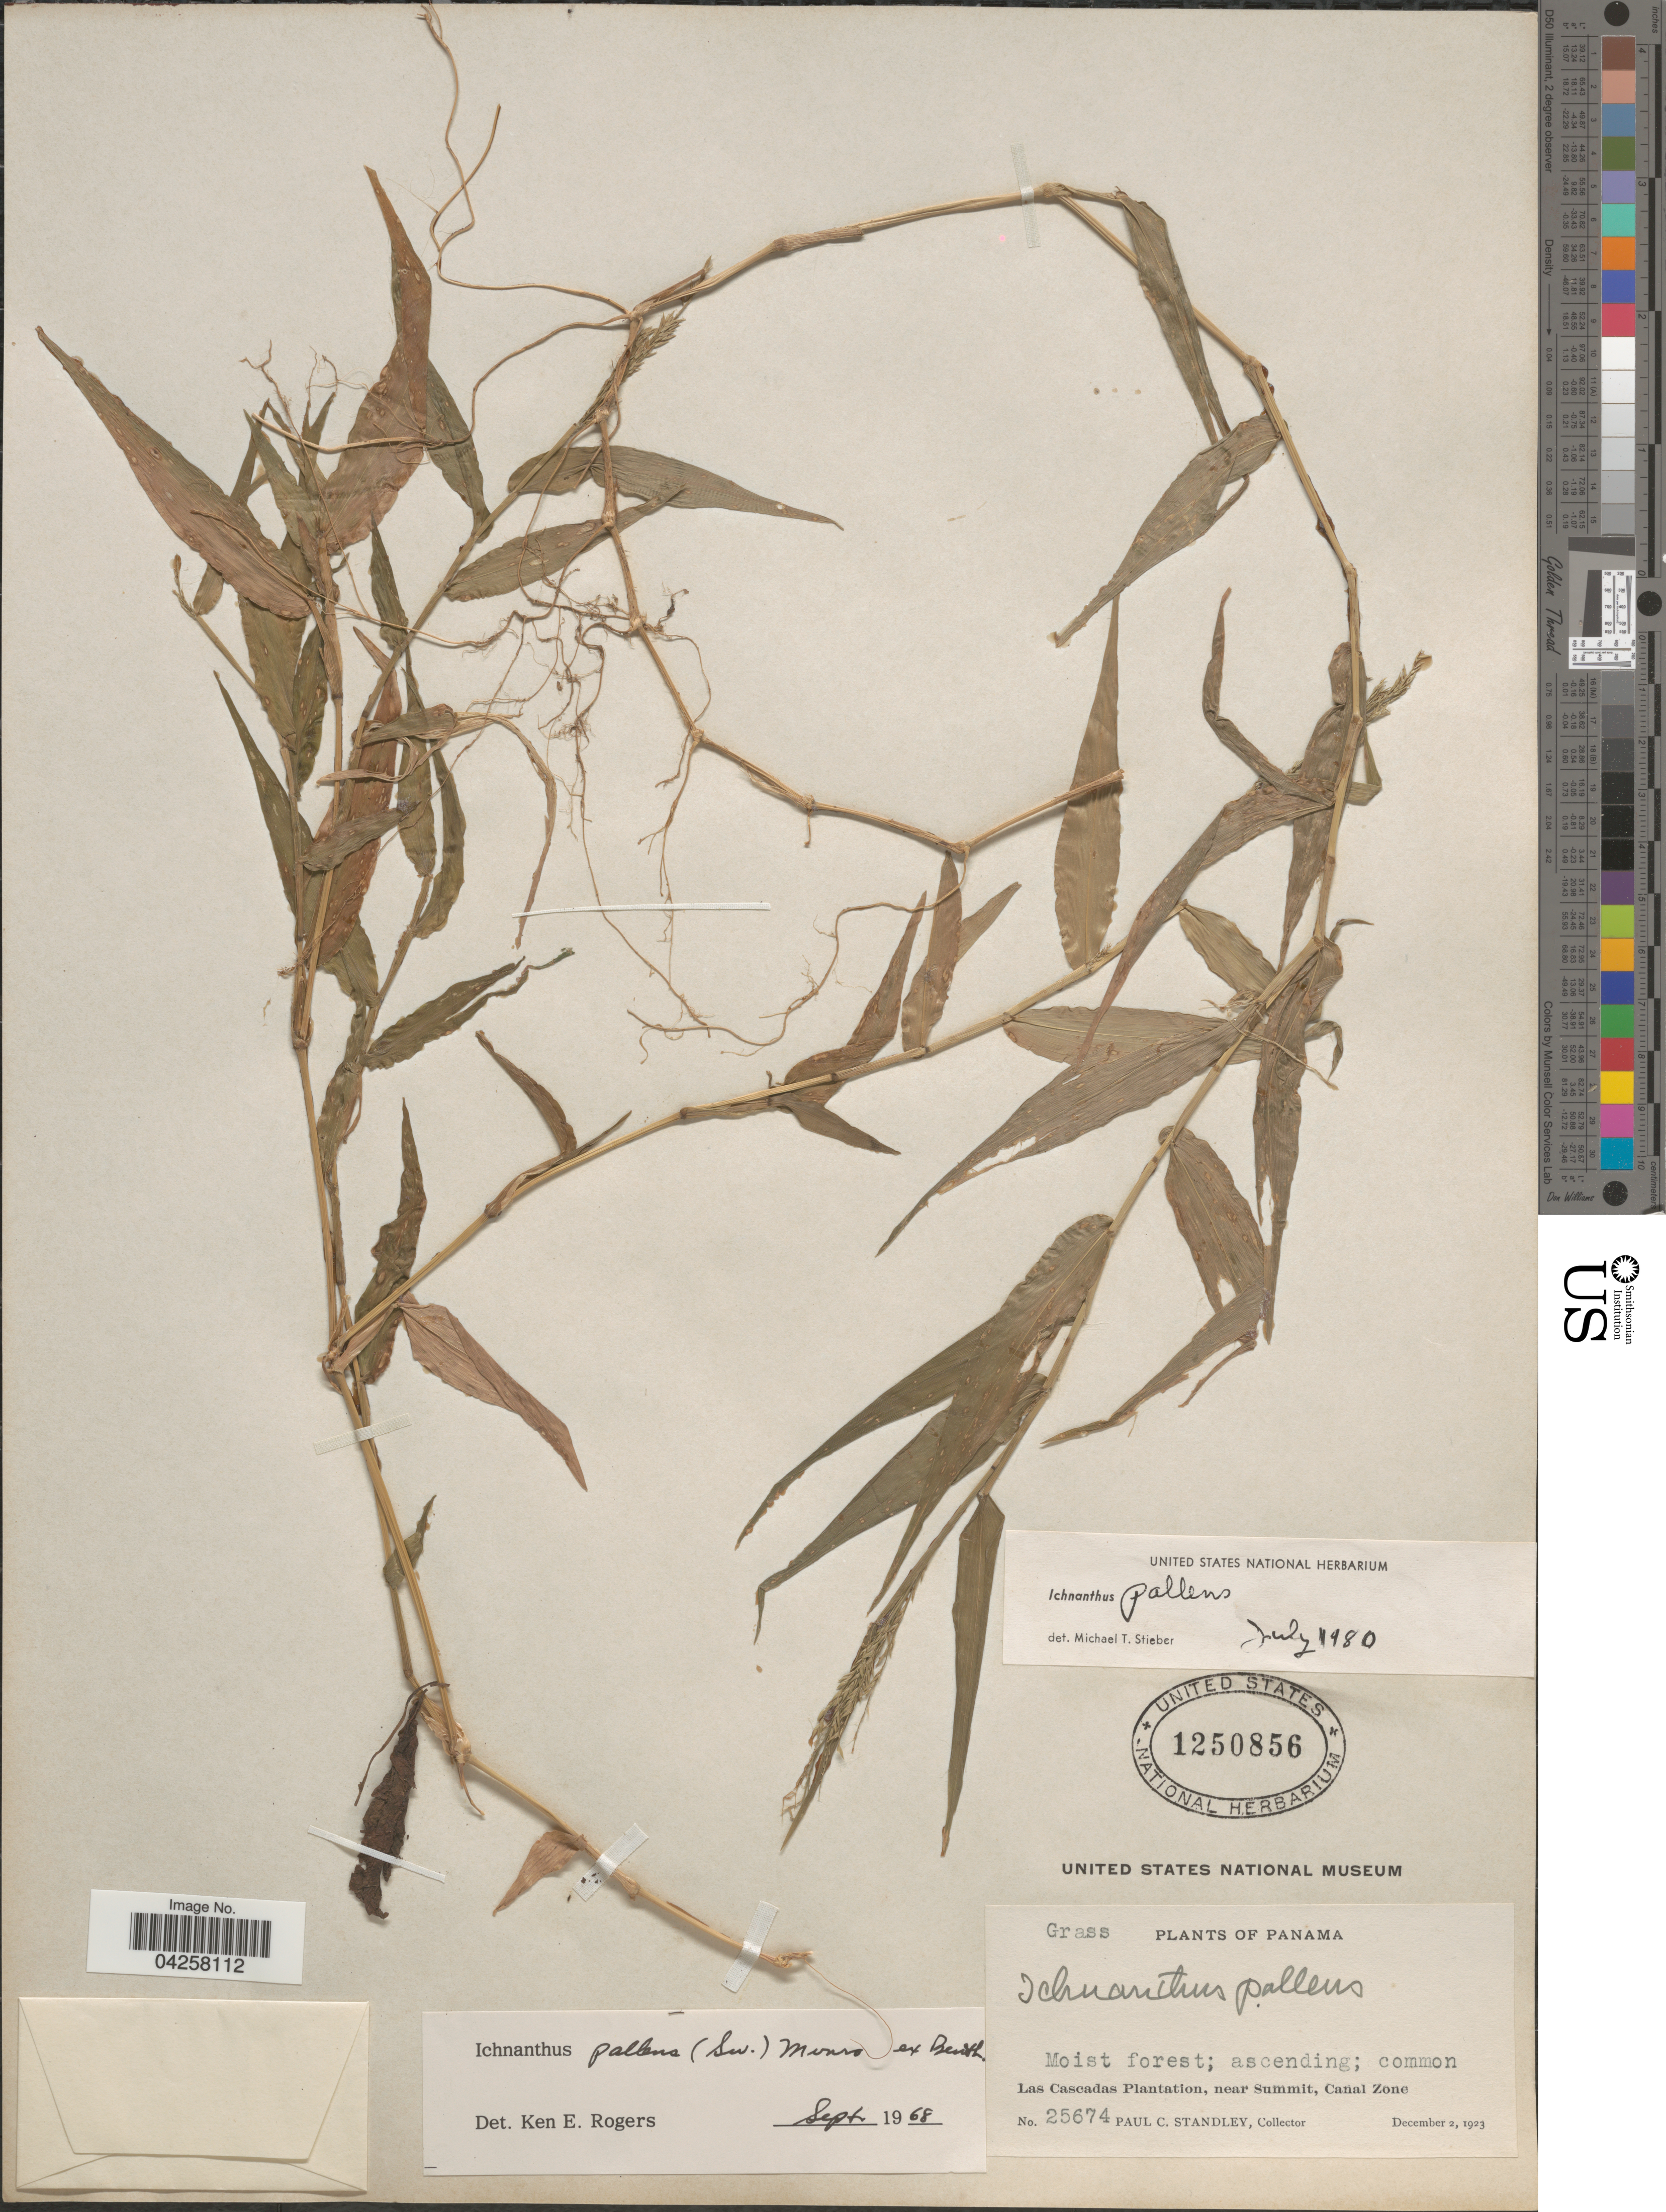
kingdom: Plantae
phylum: Tracheophyta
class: Liliopsida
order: Poales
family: Poaceae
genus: Ichnanthus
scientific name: Ichnanthus pallens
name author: (Sw.) Munro ex Benth.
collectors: P. C. Standley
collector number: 25674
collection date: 1923-12-02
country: Panama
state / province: Colón / Panamá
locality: Las Cascadas Plantation, near Summit, Canal Zone.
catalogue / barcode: US 1250856